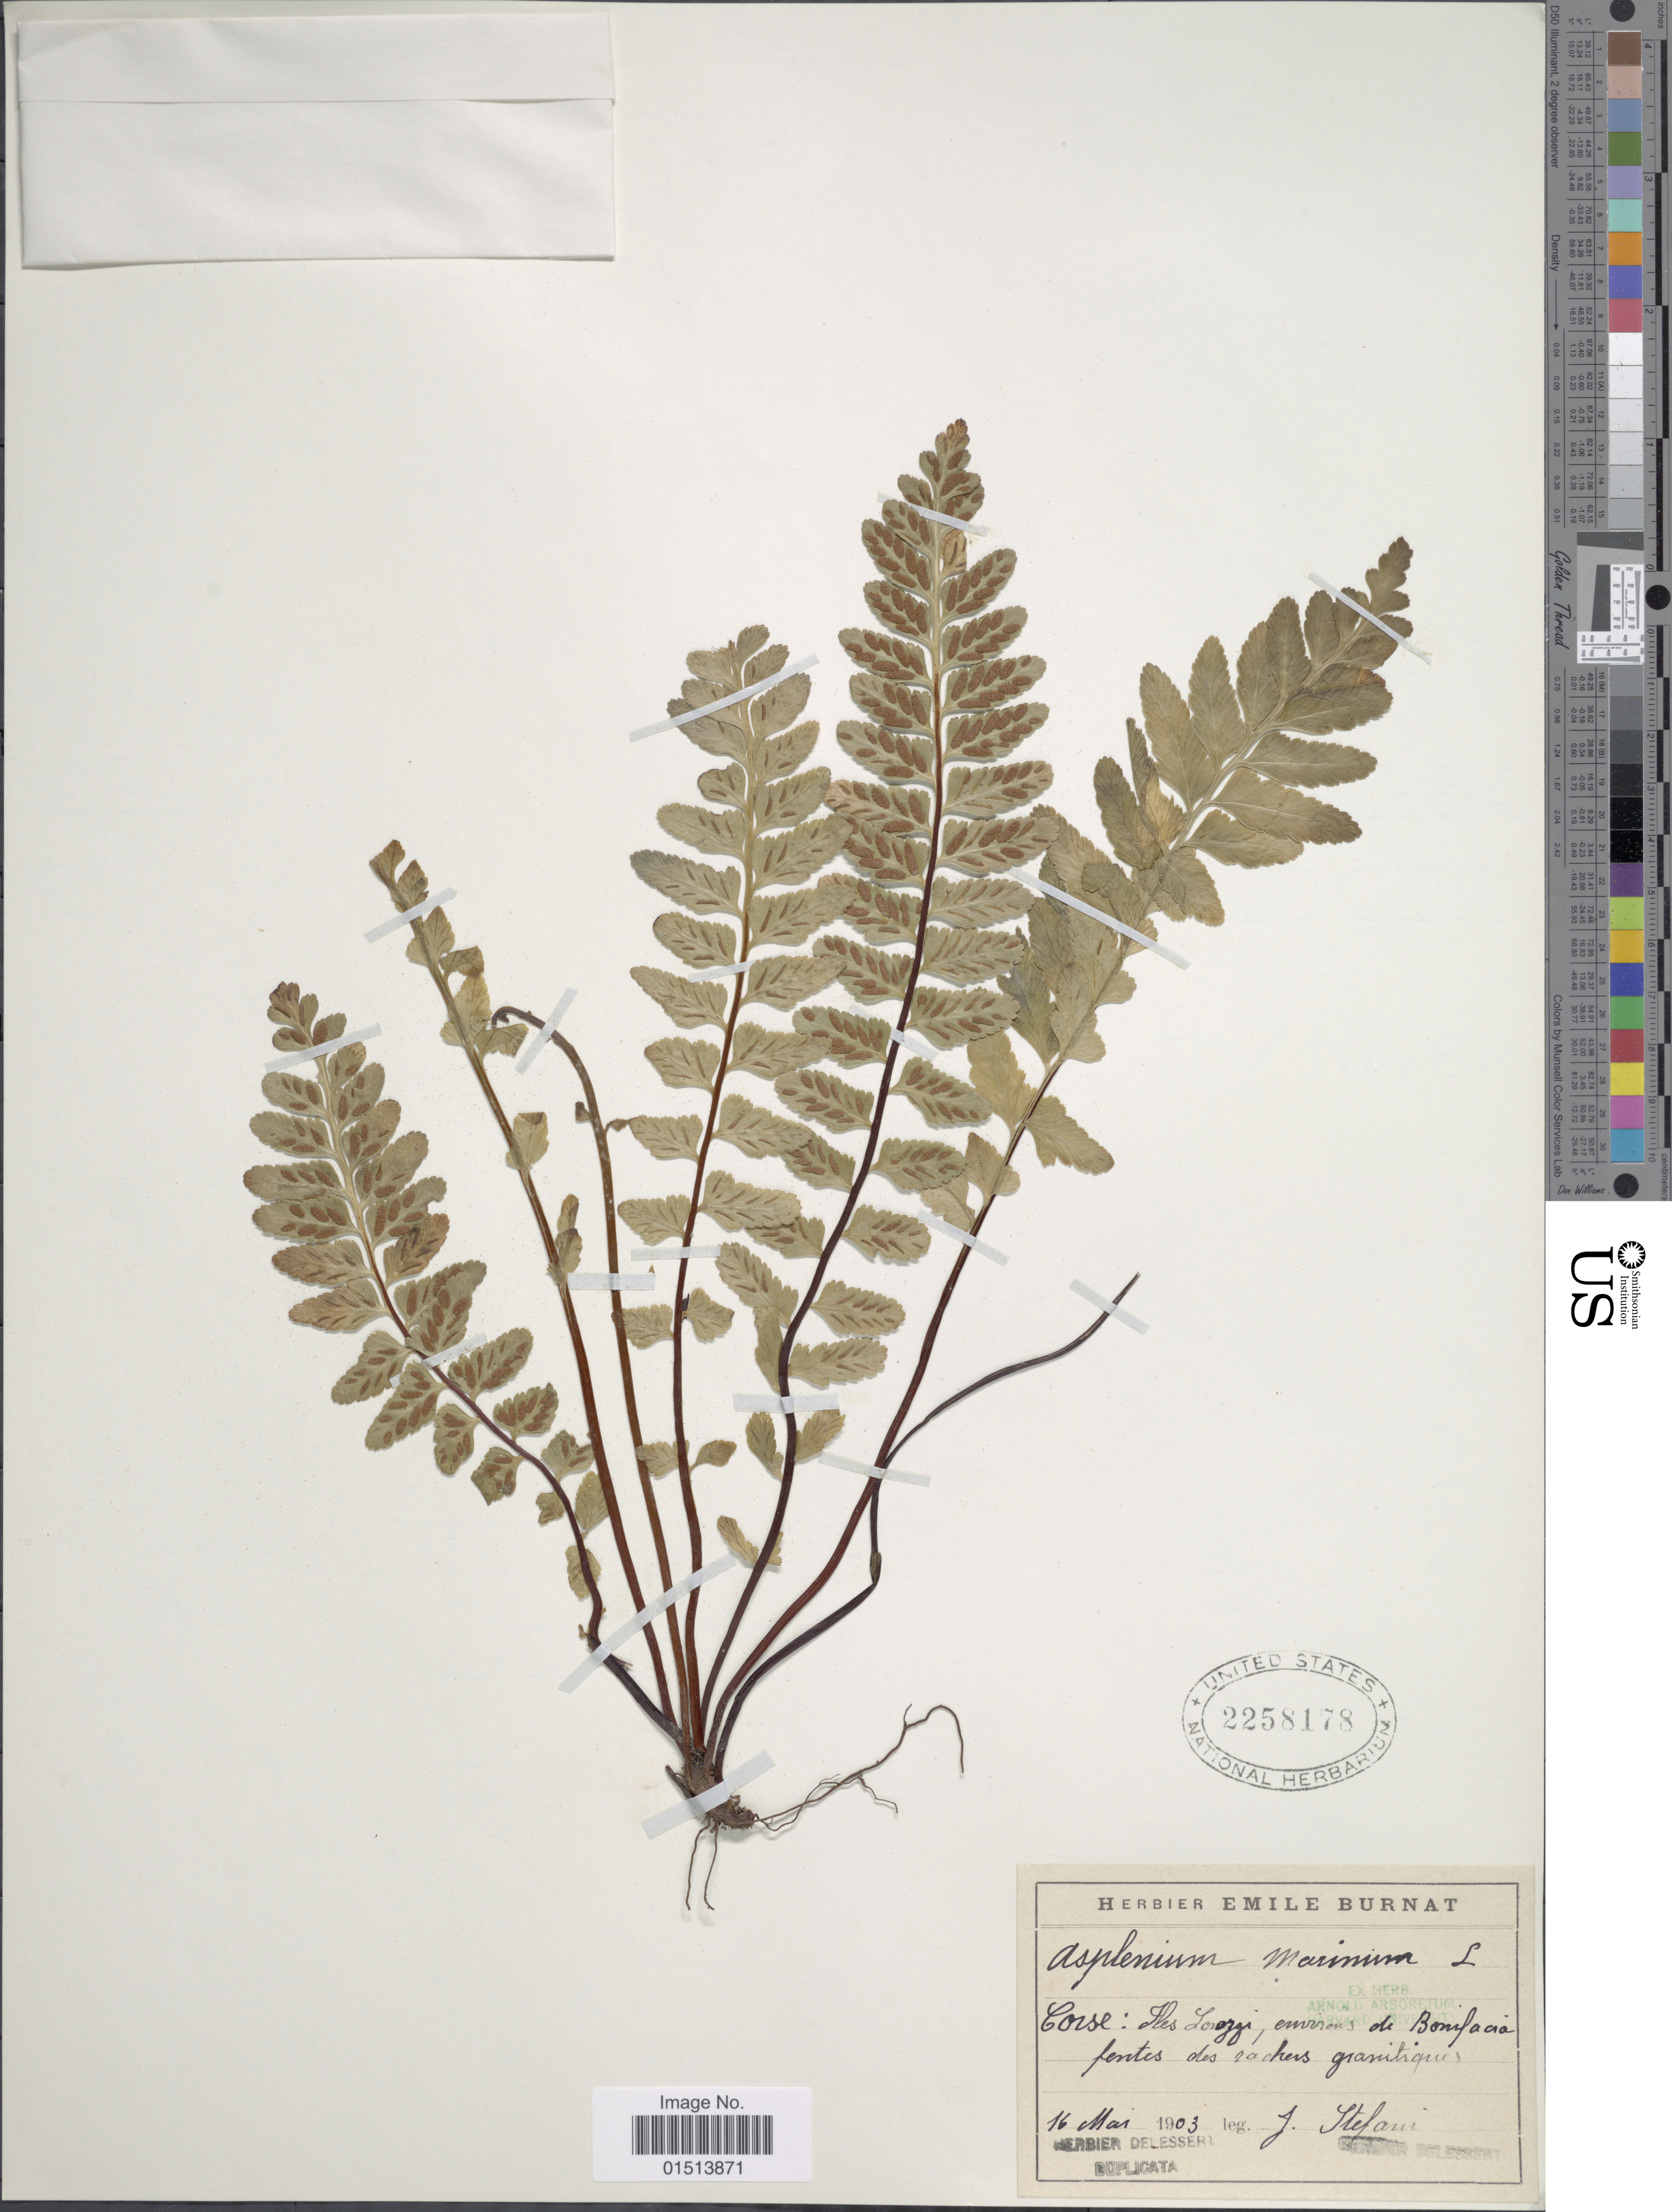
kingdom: Plantae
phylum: Tracheophyta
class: Polypodiopsida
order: Polypodiales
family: Aspleniaceae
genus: Asplenium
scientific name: Asplenium marinum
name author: L.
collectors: J. Stefani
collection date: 1903-05-16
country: France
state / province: Corsica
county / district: Corse-du-Sud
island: Corse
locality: Iles Sonorggi, environs de Bonifacio-fentes des rochers granitiques. [interpreted]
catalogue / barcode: US 2258178